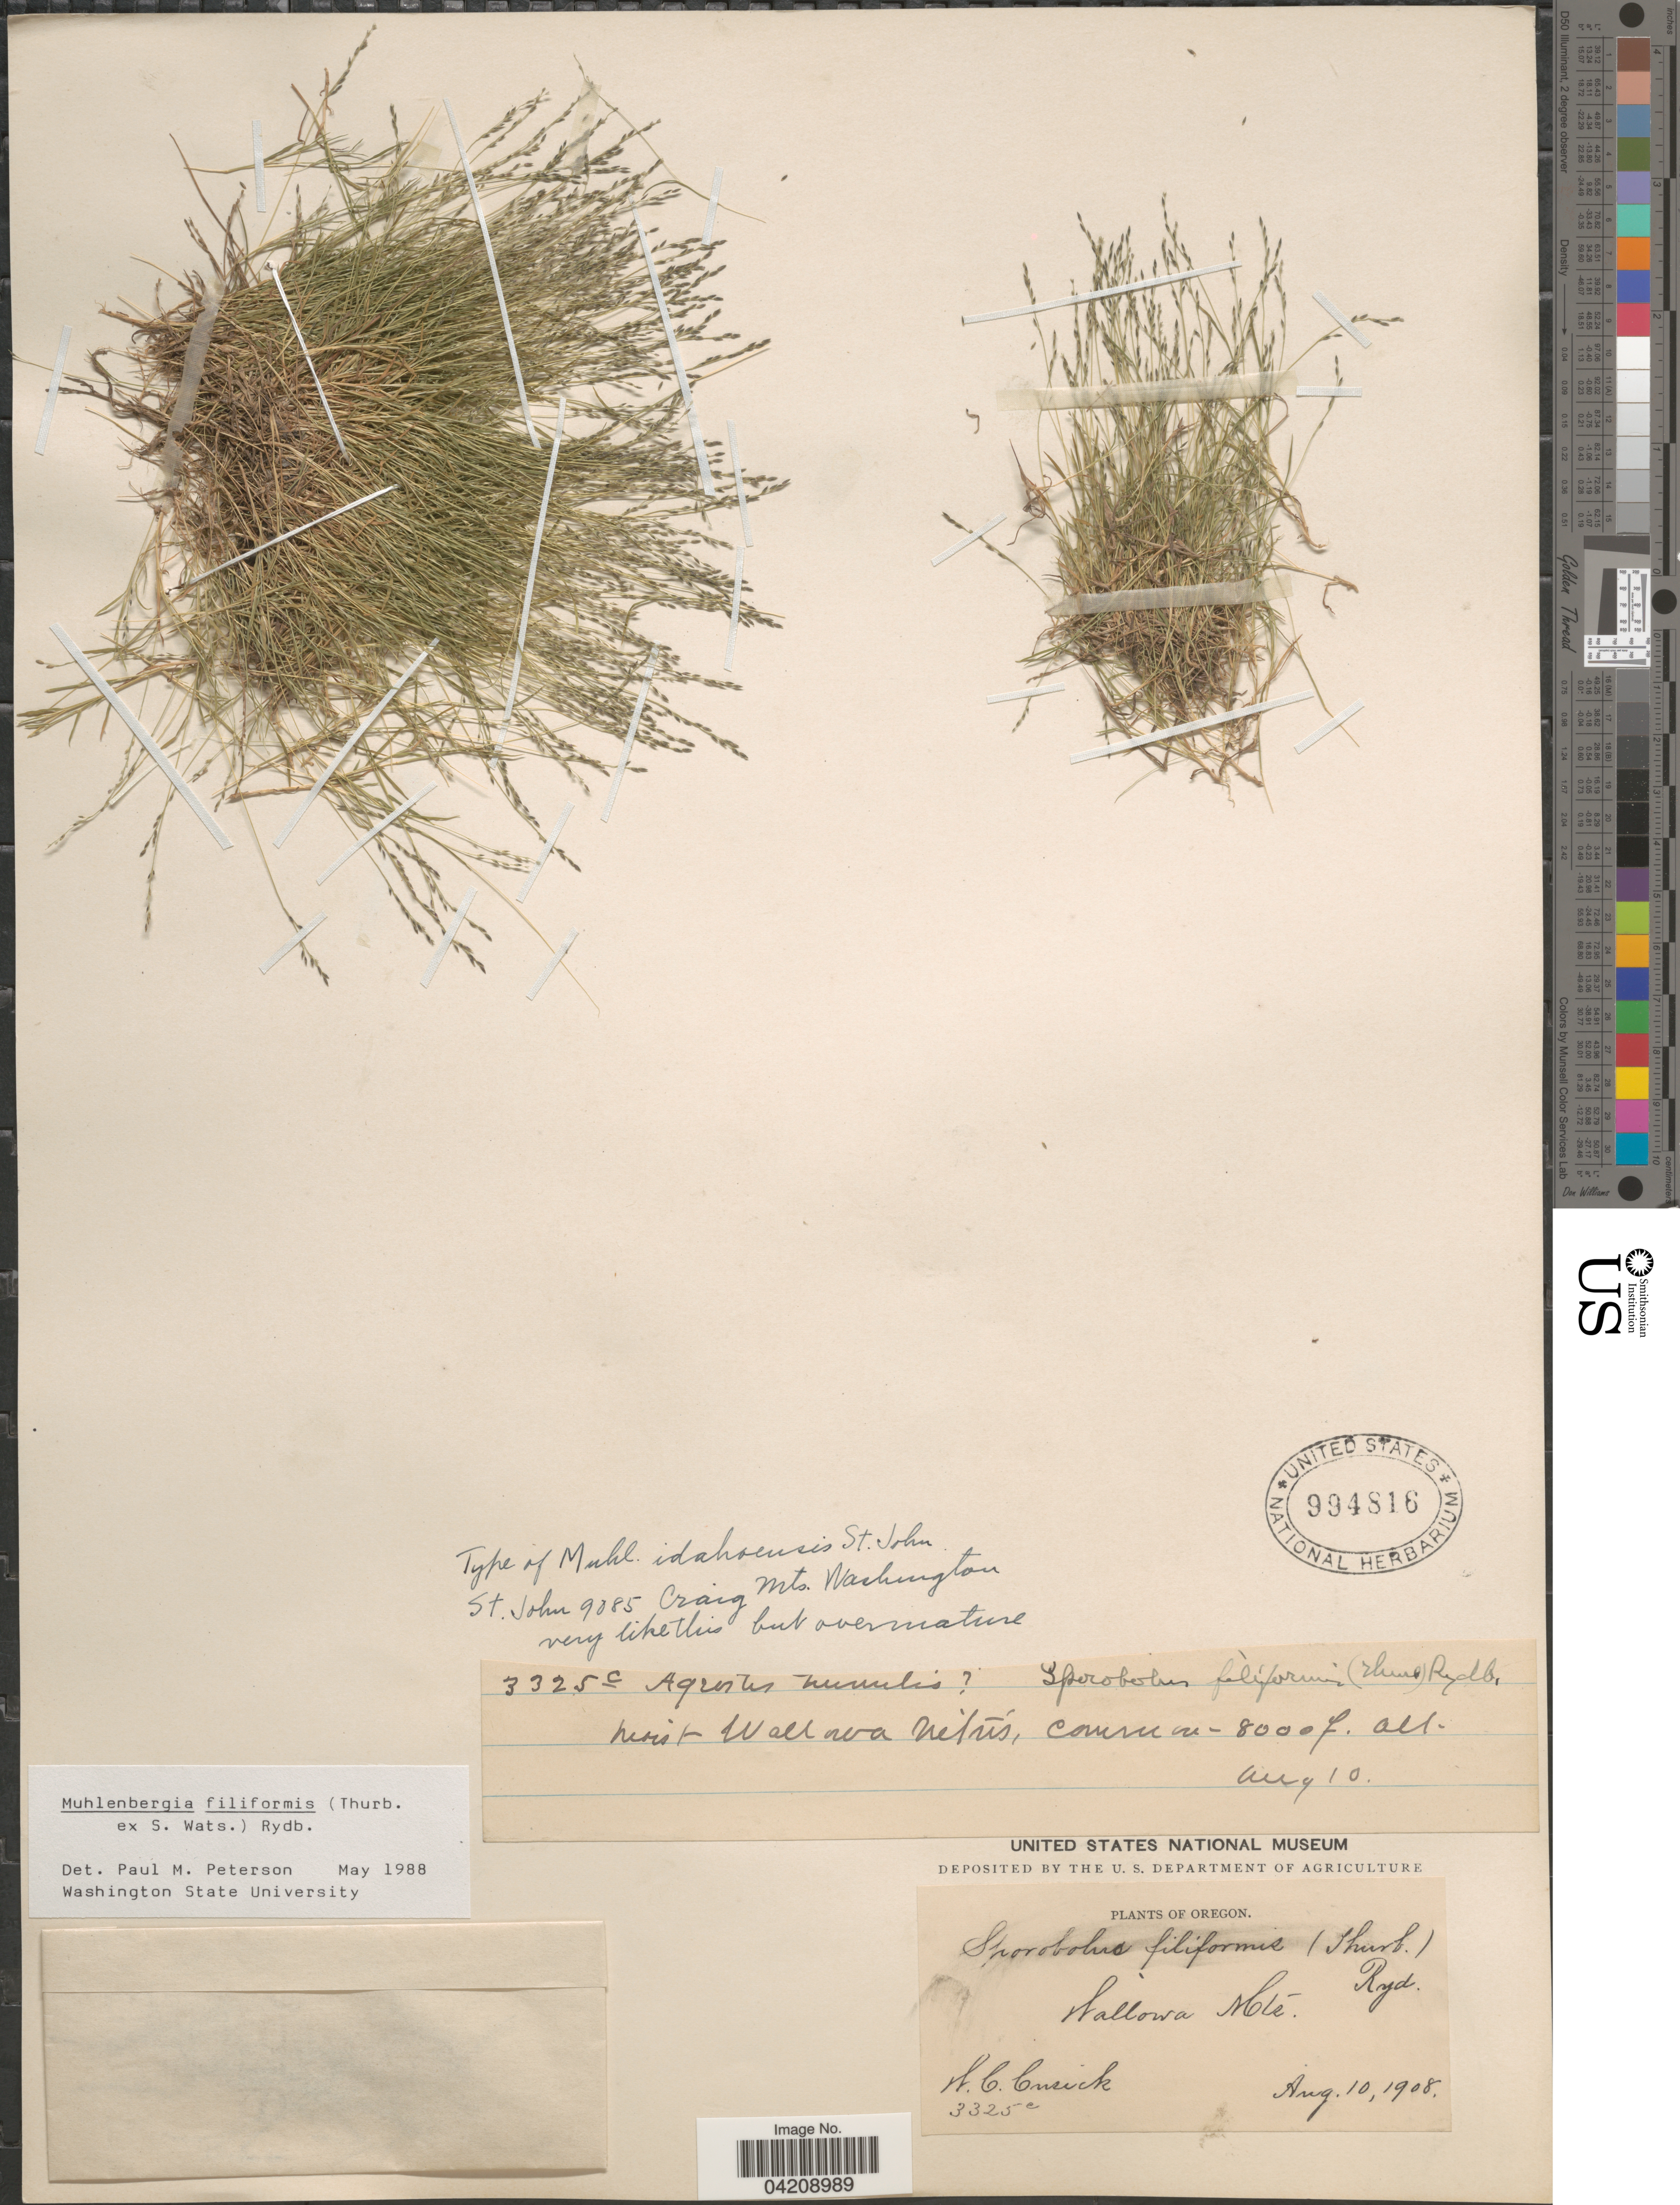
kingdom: Plantae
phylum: Tracheophyta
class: Liliopsida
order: Poales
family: Poaceae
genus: Muhlenbergia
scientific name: Muhlenbergia filiformis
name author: (Thurb. ex S. Watson) Rydb.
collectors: W. C. Cusick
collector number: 3325c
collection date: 1908-08-10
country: United States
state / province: Oregon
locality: Wallowa Mts.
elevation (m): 2438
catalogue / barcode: US 994816